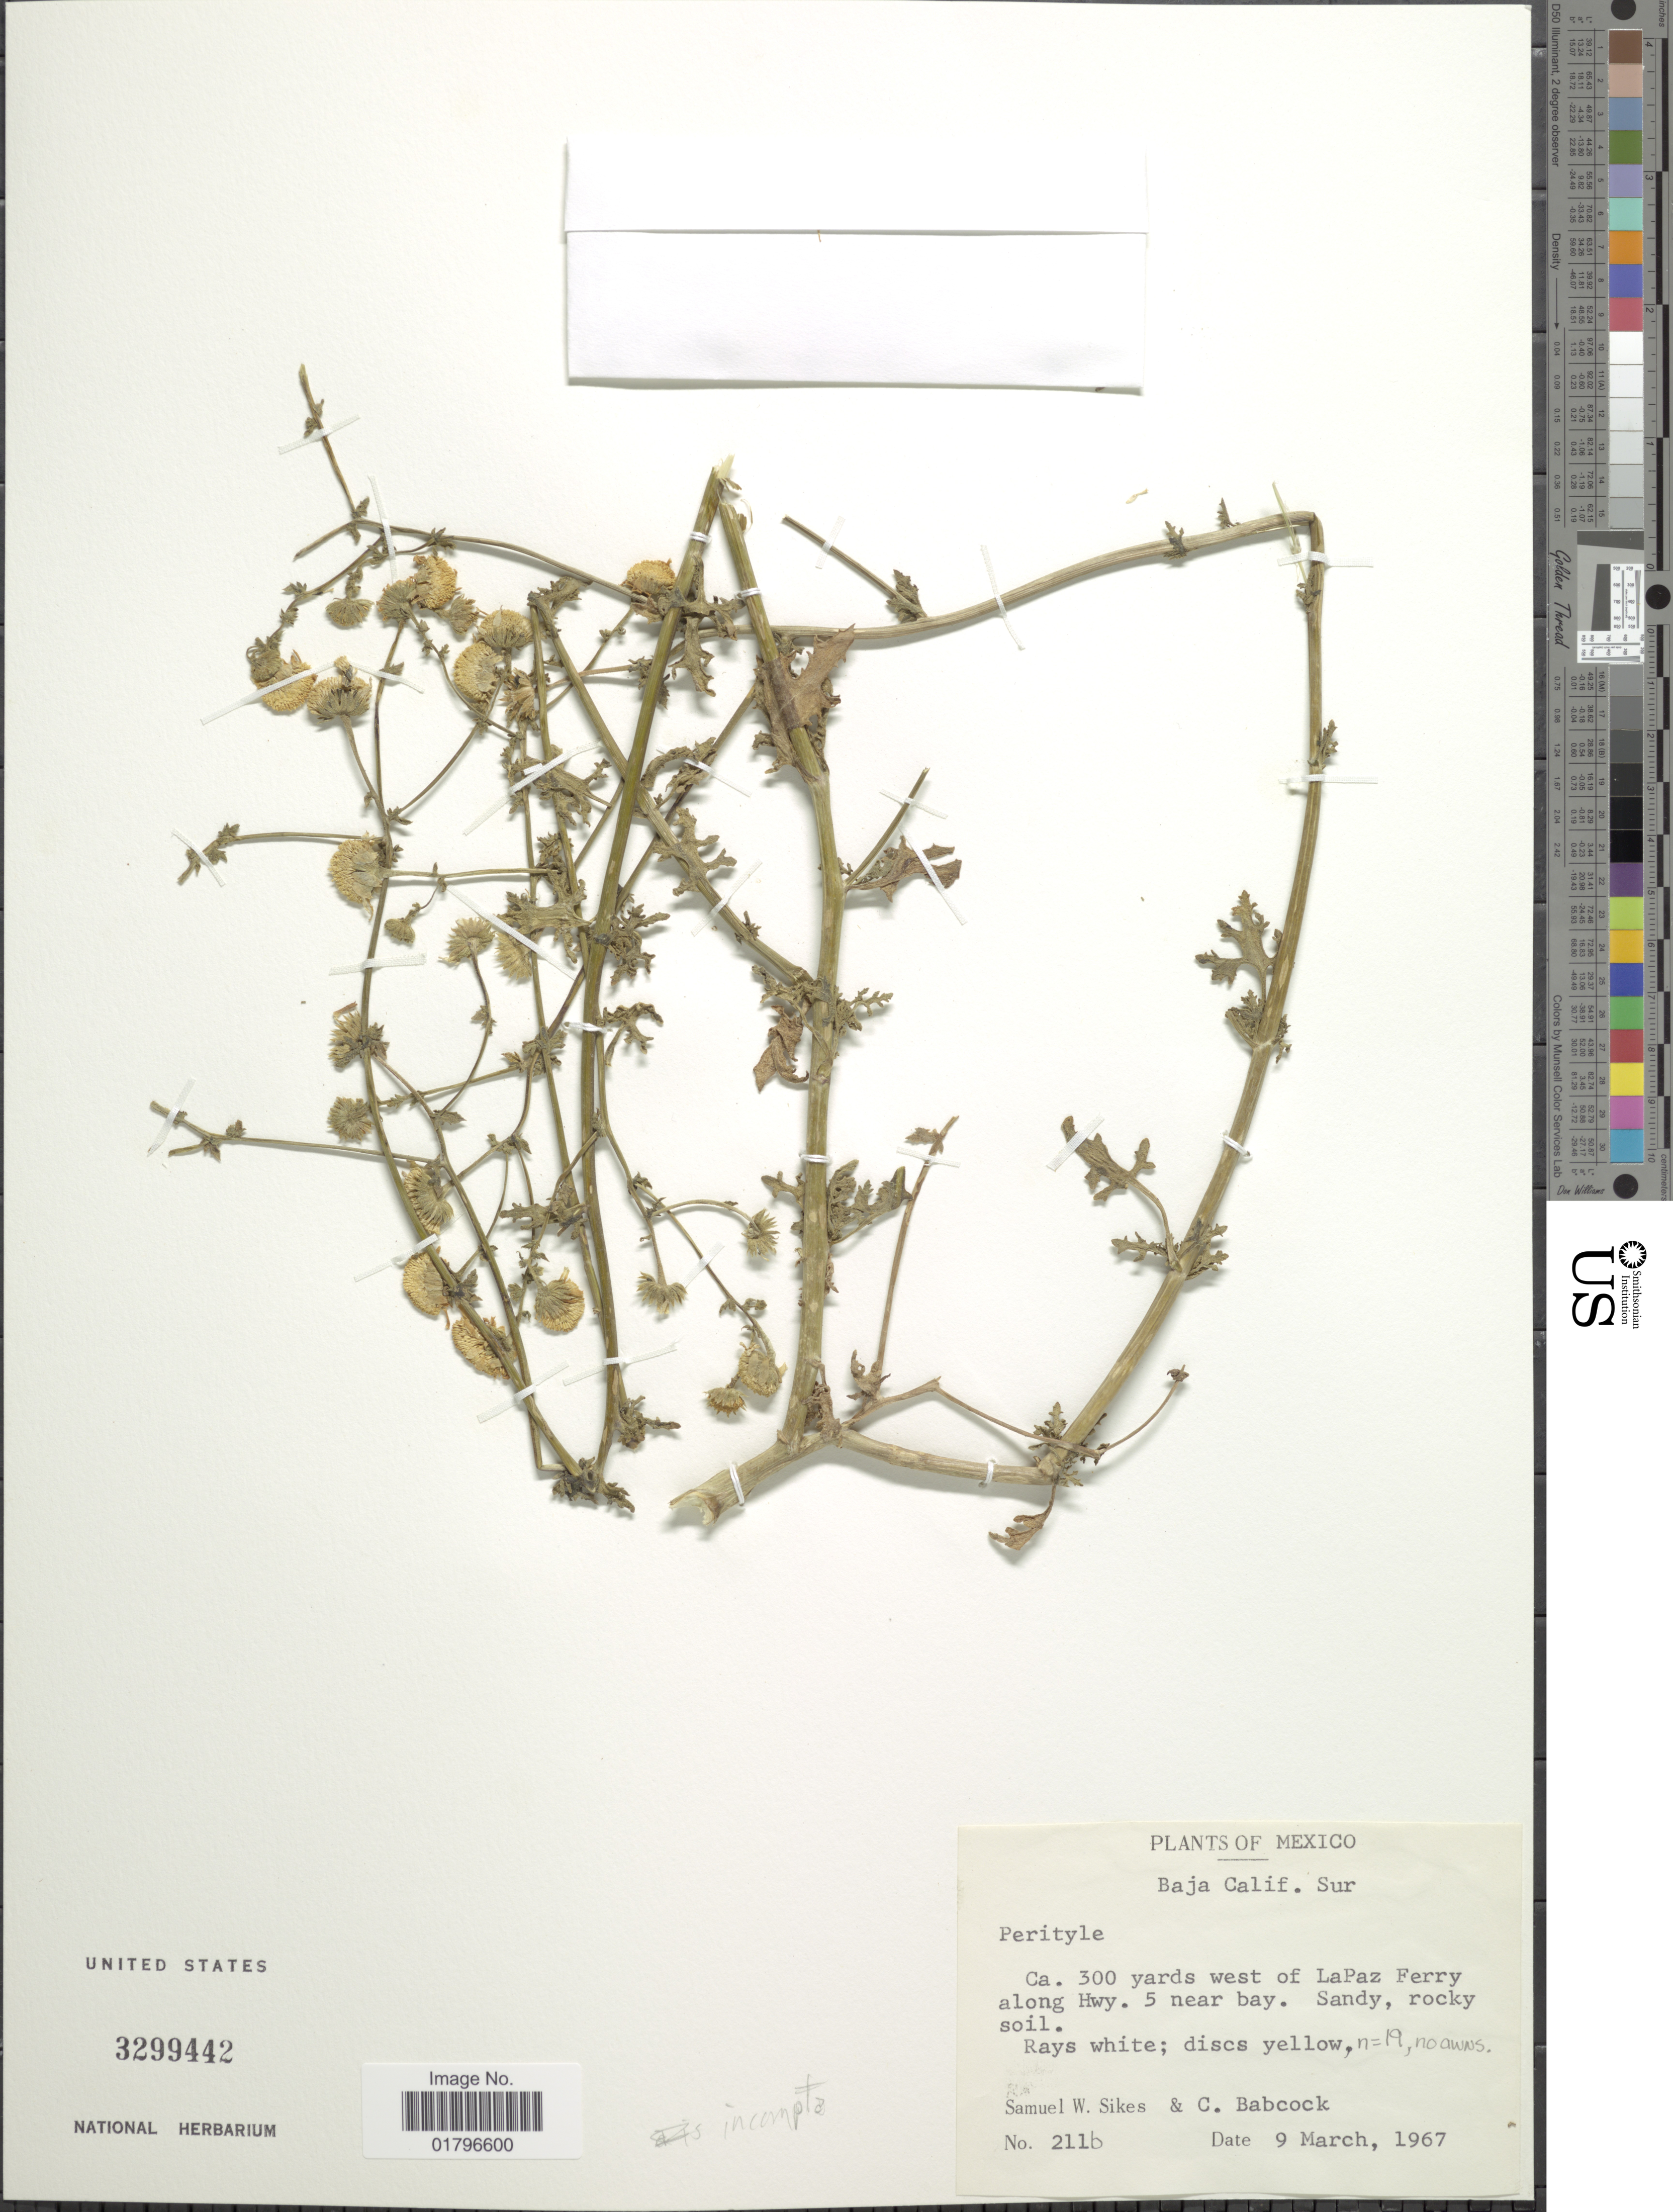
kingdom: Plantae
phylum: Tracheophyta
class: Magnoliopsida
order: Asterales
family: Asteraceae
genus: Perityle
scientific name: Perityle incompta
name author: Brandegee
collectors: S. Sikes & C. Babcock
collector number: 211b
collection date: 1967-03-09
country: Mexico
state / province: Baja California Sur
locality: Ca. 300 yards west of LaPaz Ferrt along hwy. 5 nearBay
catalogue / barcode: US 3299442